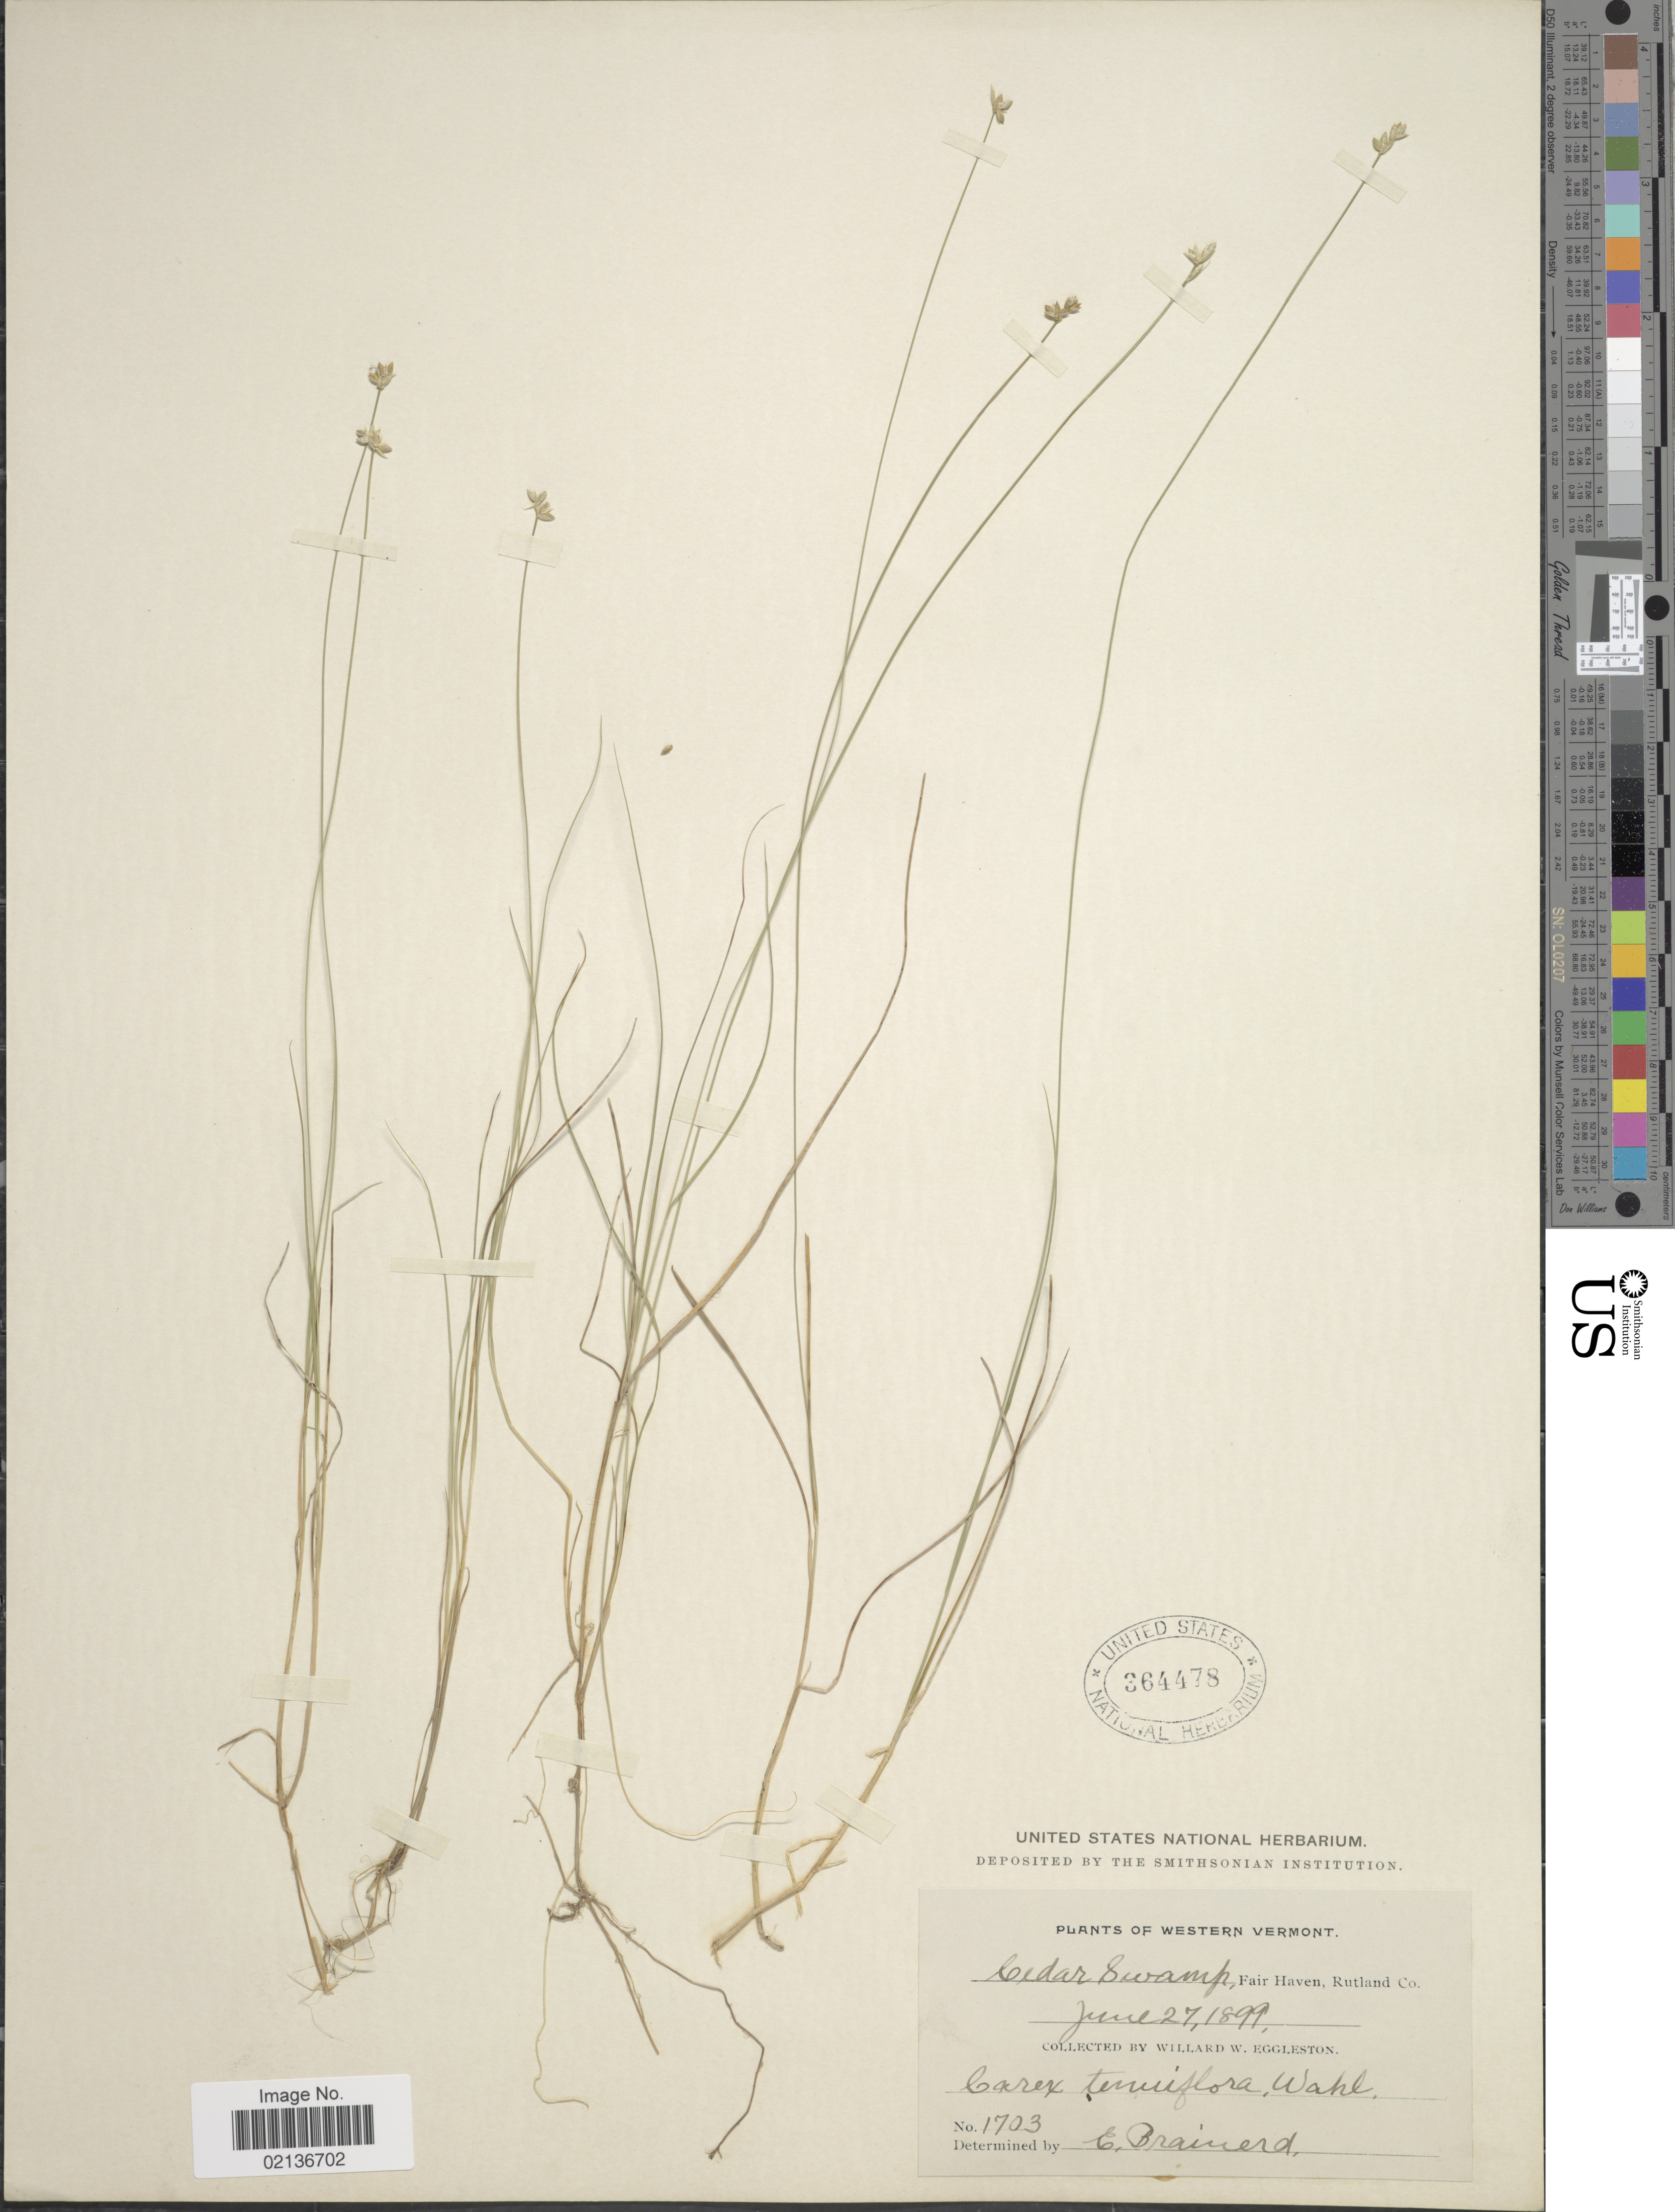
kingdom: Plantae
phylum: Tracheophyta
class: Liliopsida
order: Poales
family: Cyperaceae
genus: Carex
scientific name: Carex tenuiflora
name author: Wahlenb.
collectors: W. W. Eggleston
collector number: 1703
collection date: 1899-06-27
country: United States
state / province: Vermont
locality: Western Vermont, Cedar Swamps, Fair Haven, Rutland Co.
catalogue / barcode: US 364478